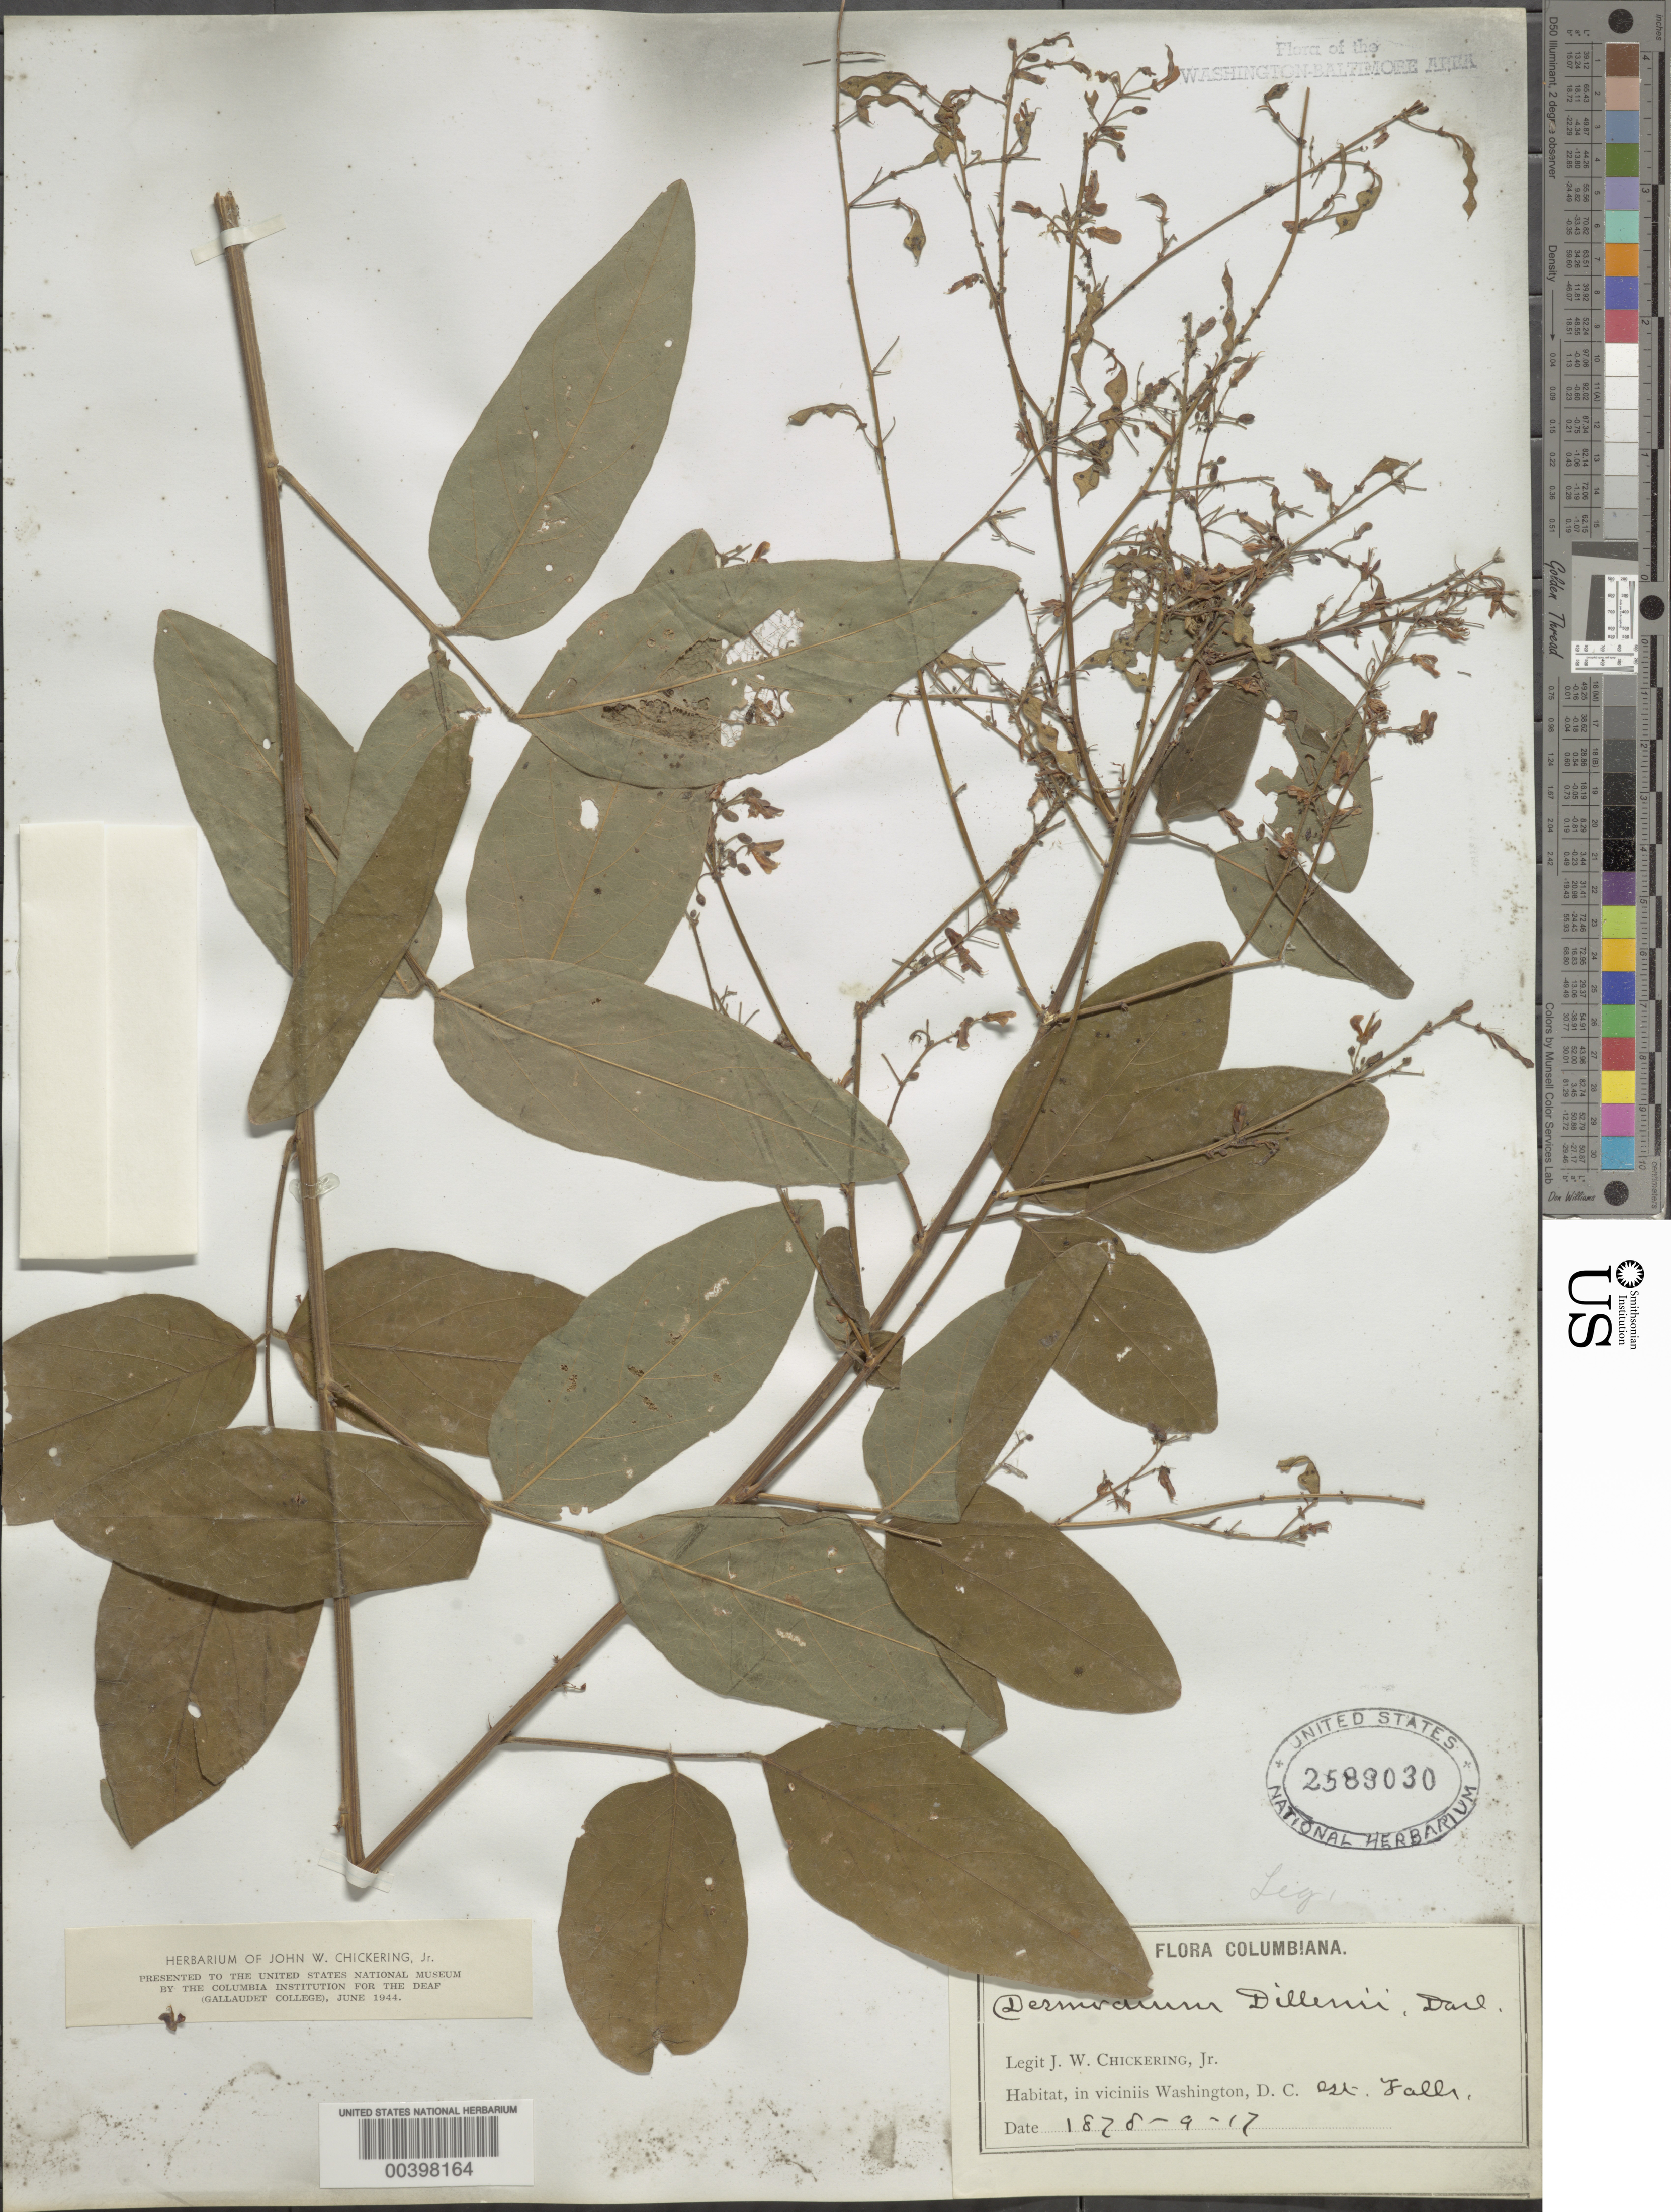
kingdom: Plantae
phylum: Tracheophyta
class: Magnoliopsida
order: Fabales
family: Fabaceae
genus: Desmodium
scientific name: Desmodium glabellum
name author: (Michx.) DC.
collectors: J. W. Chickering Jr.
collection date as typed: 17 Sep 1878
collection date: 1878-09-17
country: United States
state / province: Maryland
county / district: Montgomery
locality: Great Falls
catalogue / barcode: US 2589030